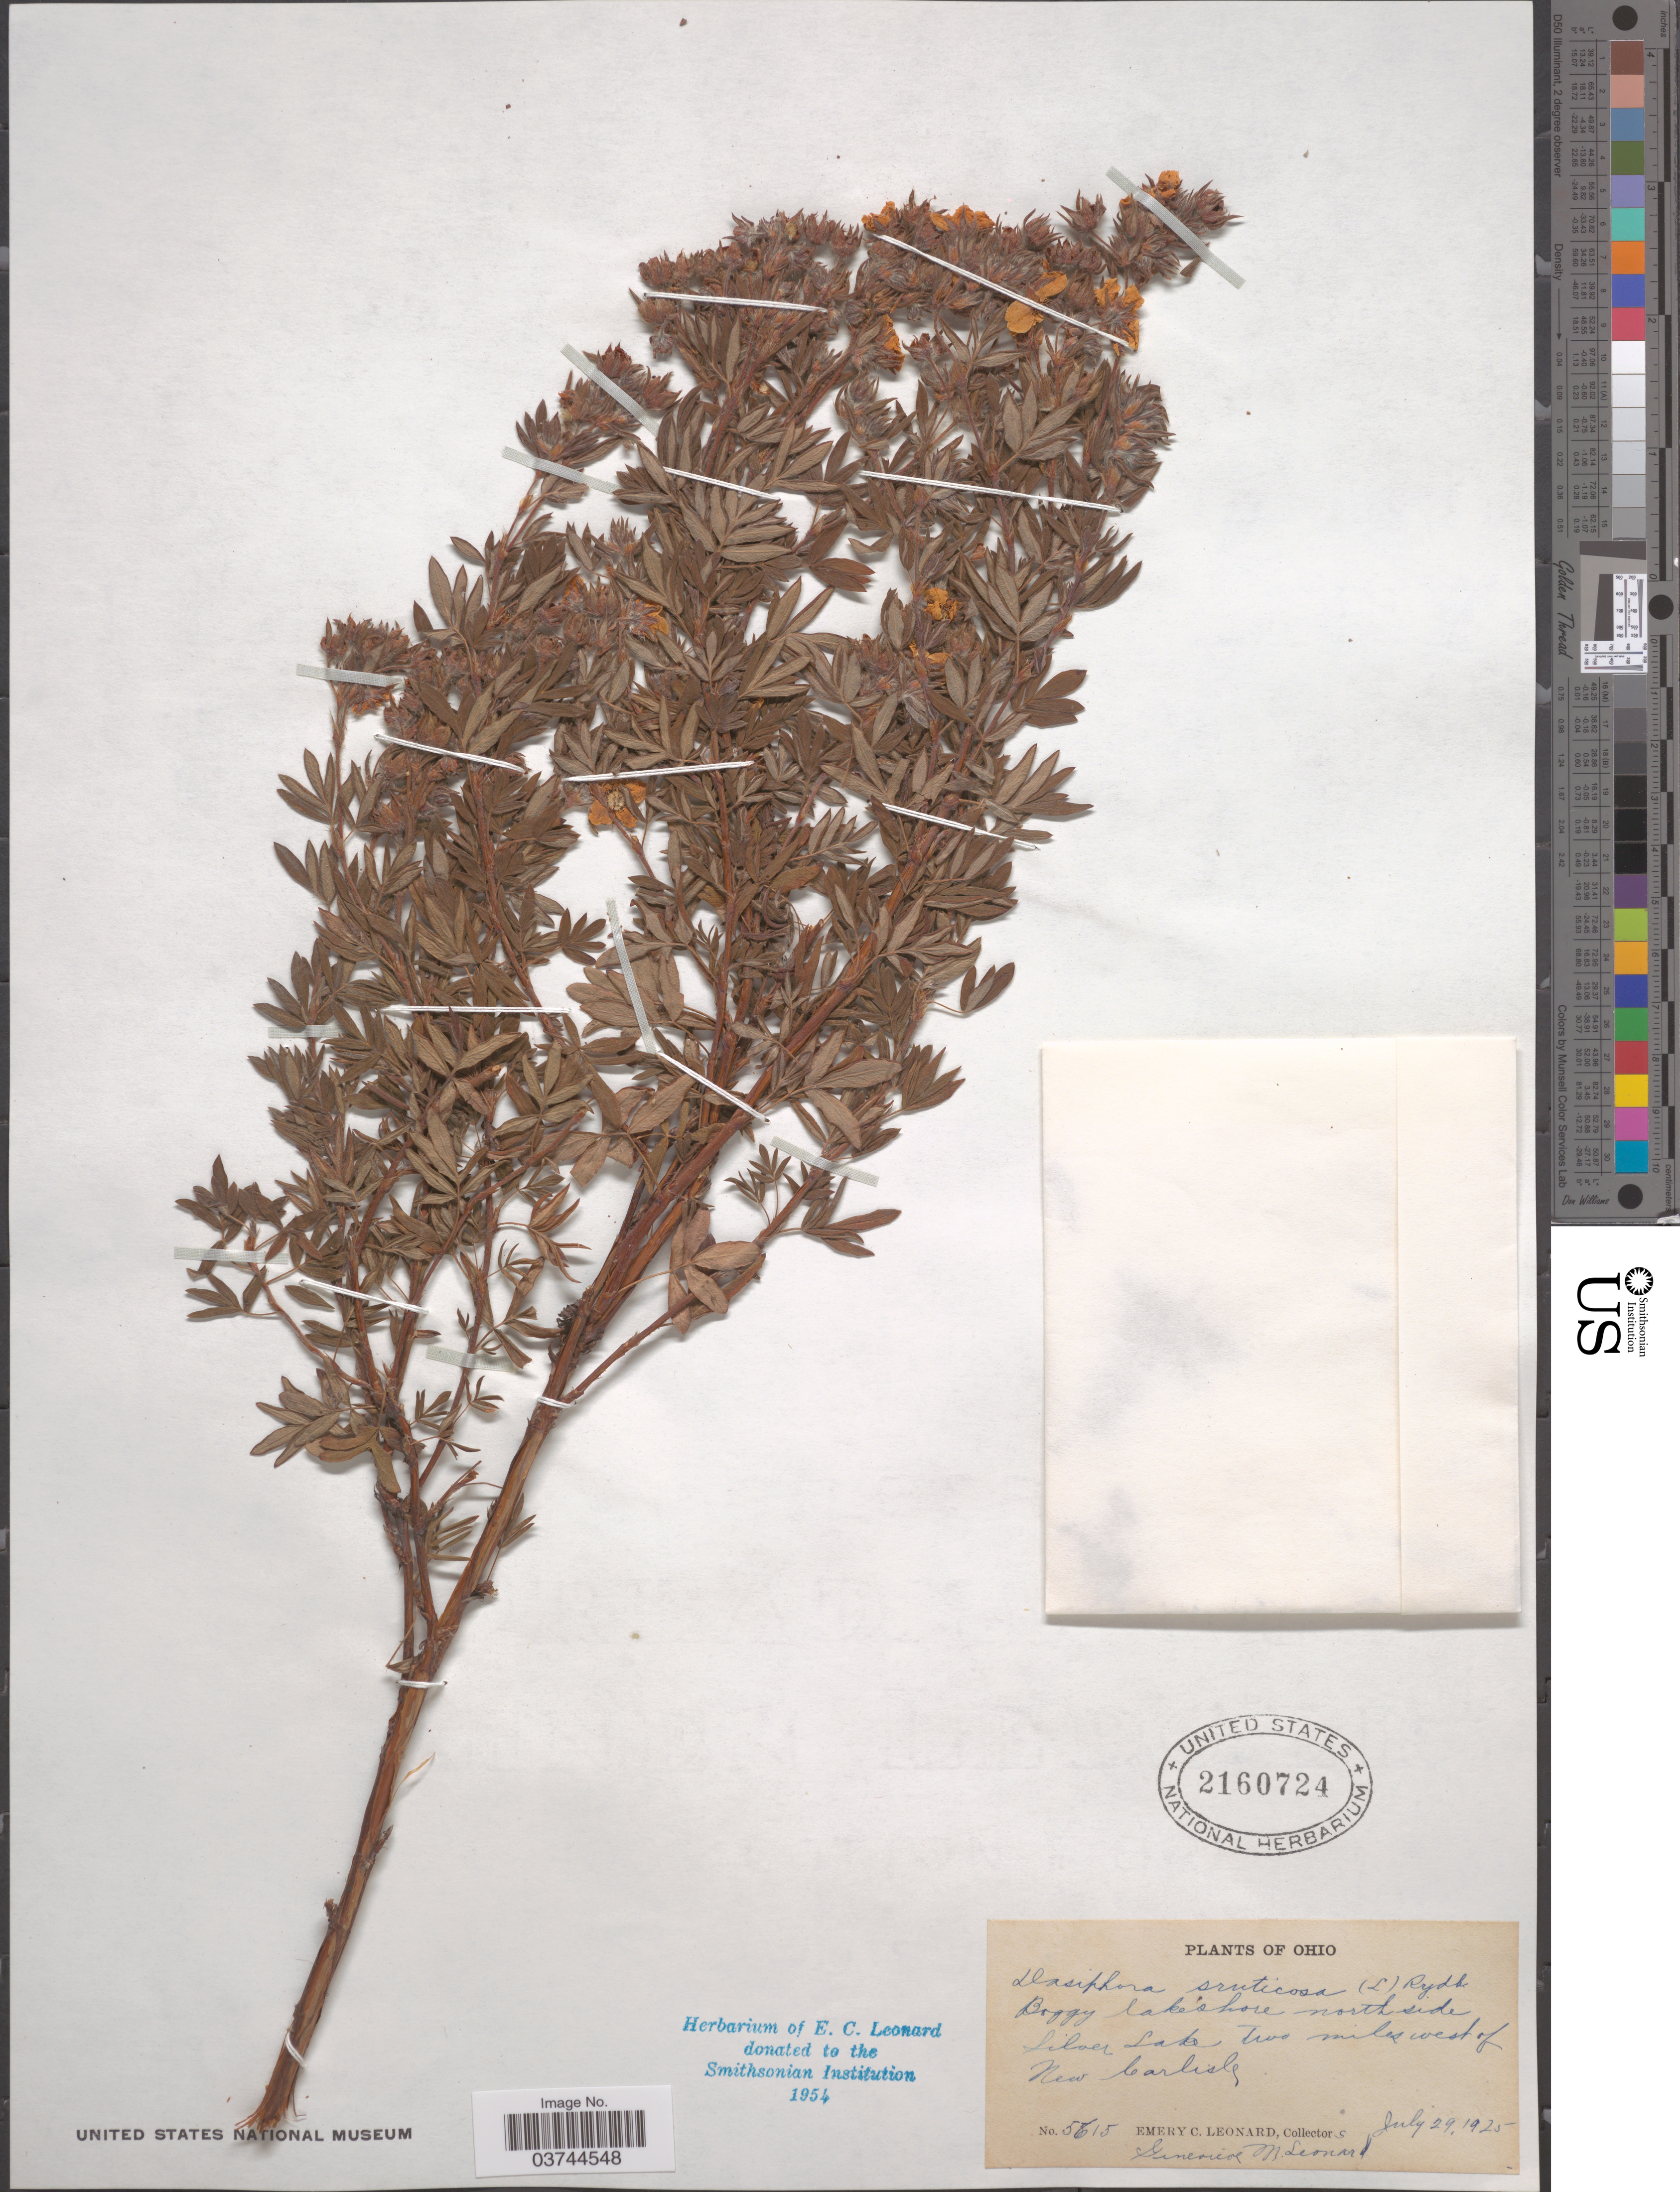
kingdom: Plantae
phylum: Tracheophyta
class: Magnoliopsida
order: Rosales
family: Rosaceae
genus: Dasiphora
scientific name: Dasiphora fruticosa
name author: (L.) Rydb.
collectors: E. C. Leonard & G. M. Leonard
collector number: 5615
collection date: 1925-07-29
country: United States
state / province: Ohio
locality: Boggy lakeshore northside Silver Lake, two miles west of New Carlisle.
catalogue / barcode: US 2160724